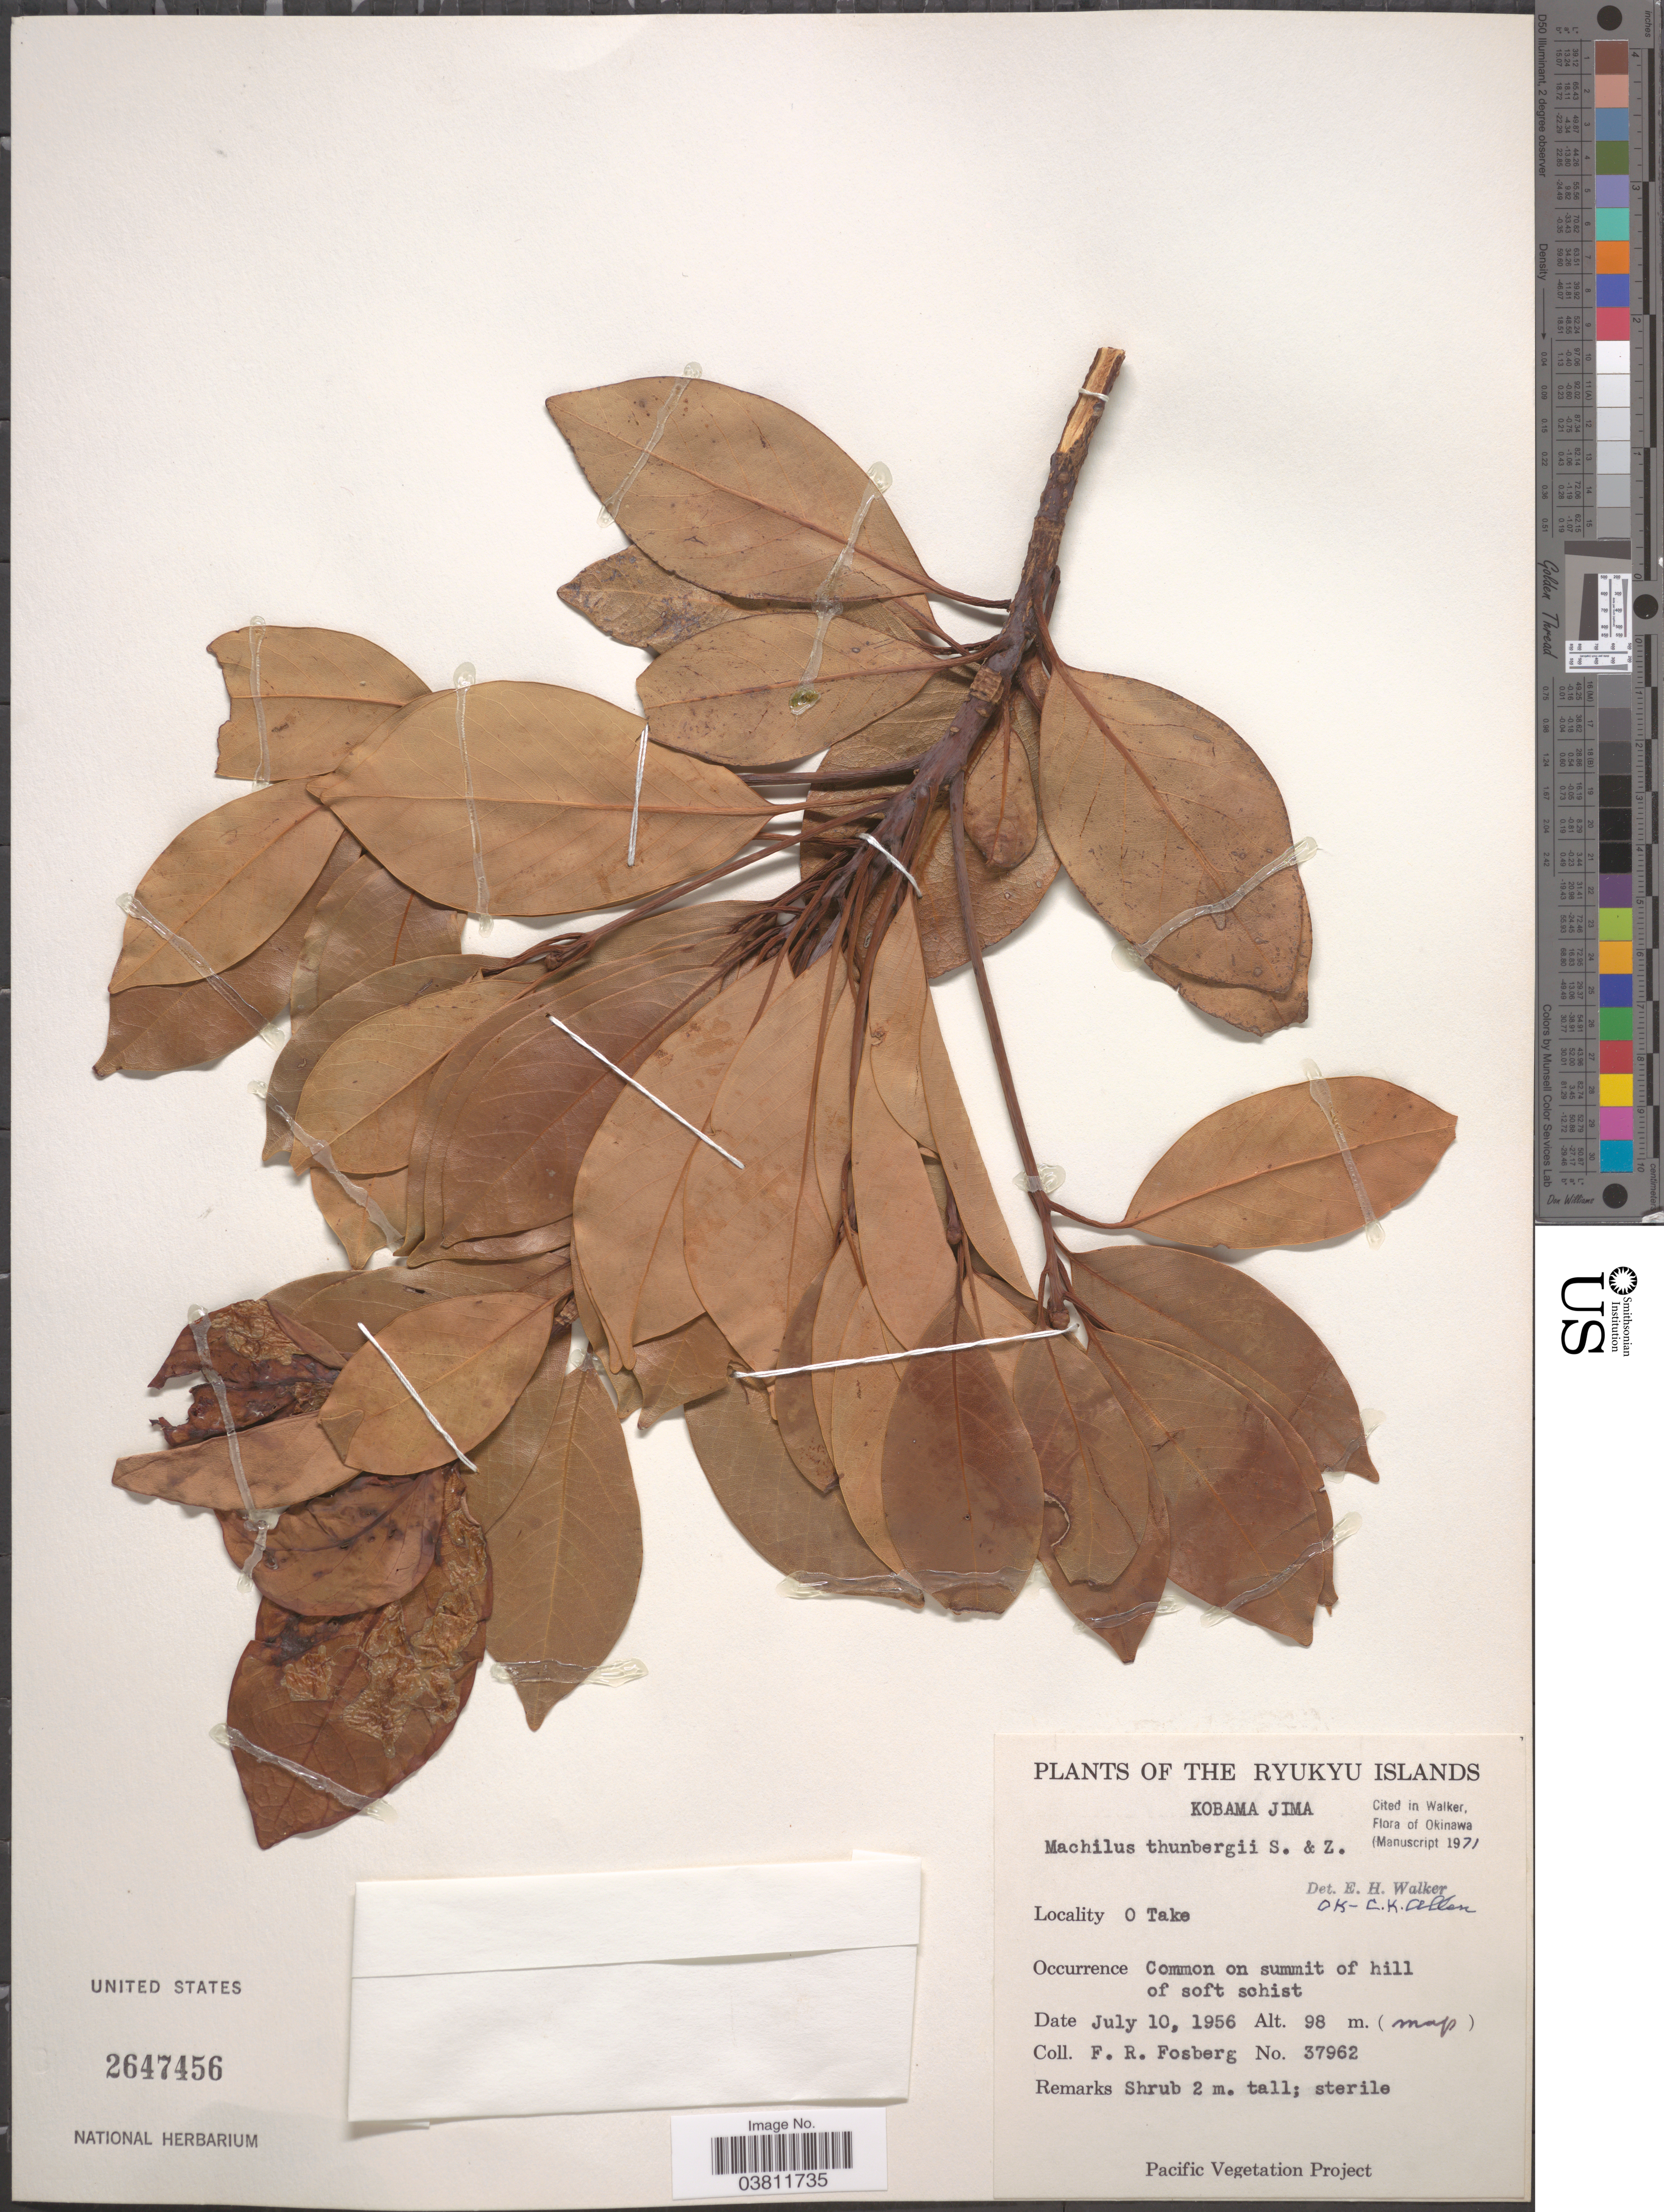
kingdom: Plantae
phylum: Tracheophyta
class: Magnoliopsida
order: Laurales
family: Lauraceae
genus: Machilus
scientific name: Machilus thunbergii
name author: Siebold & Zucc.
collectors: F. R. Fosberg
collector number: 37962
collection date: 1956-07-10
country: Japan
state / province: Okinawa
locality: The Ryukyu Islands, Kobama Jima. O Take.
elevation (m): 98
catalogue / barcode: US 2647456